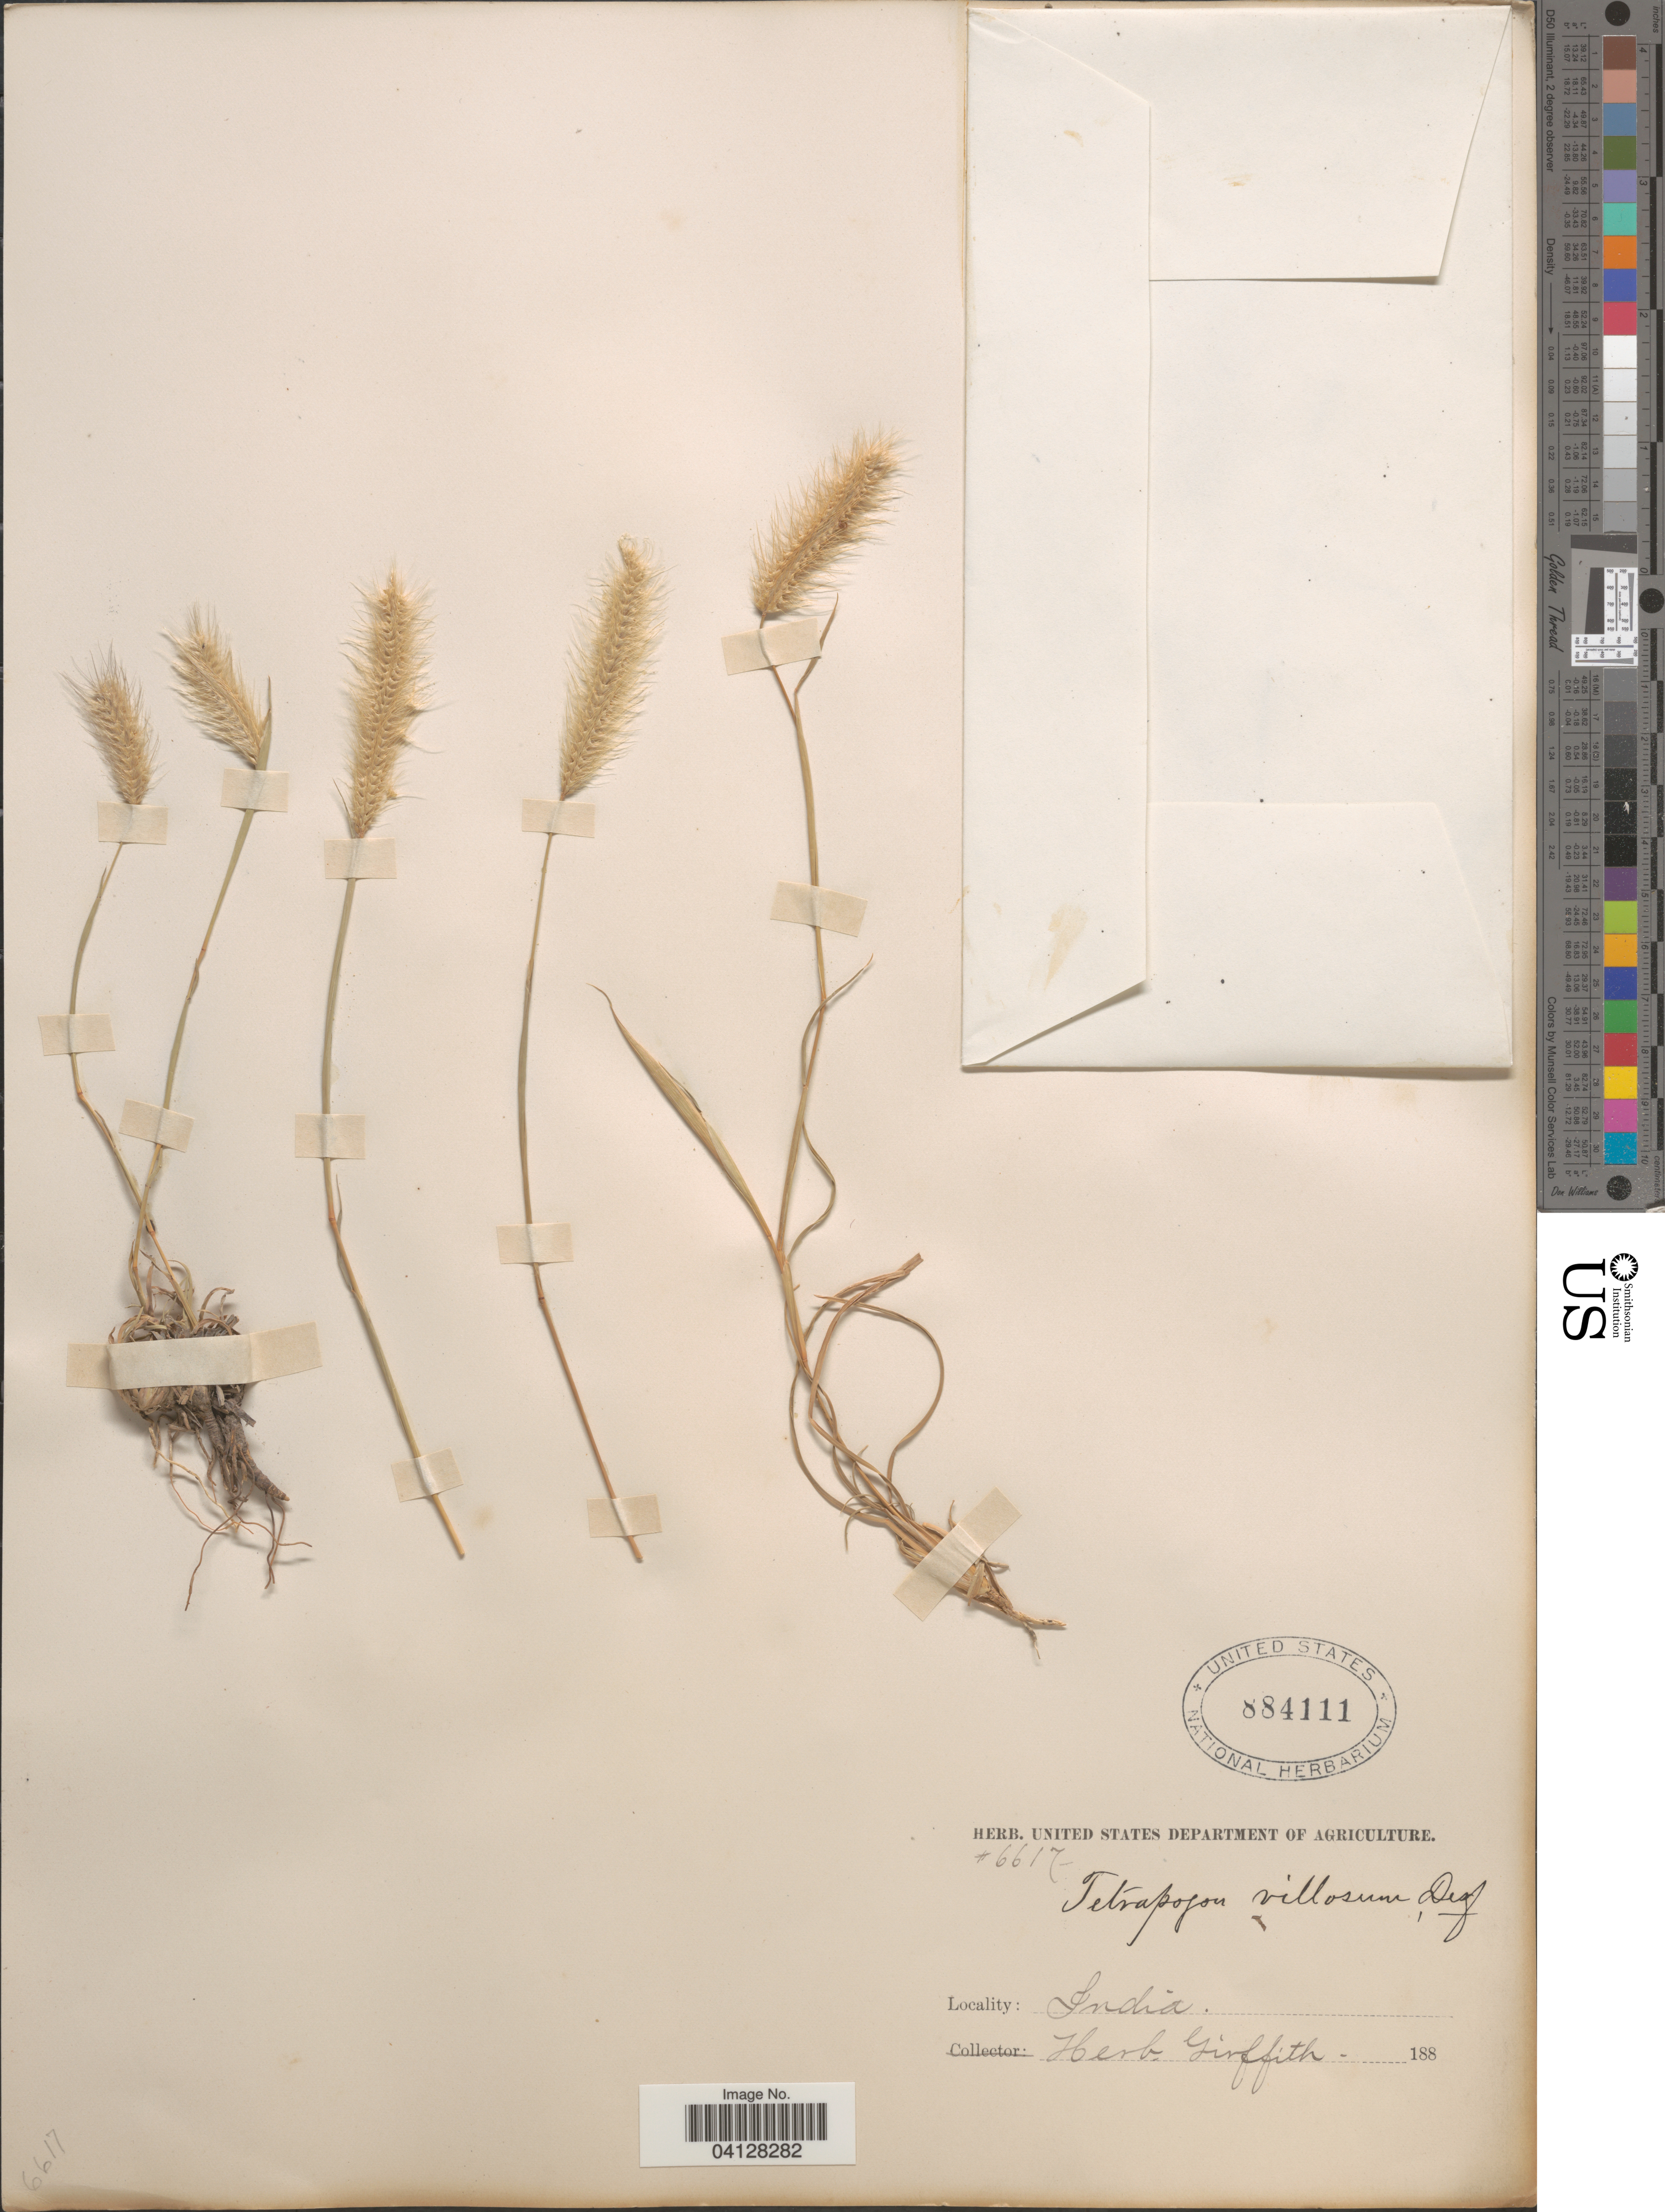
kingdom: Plantae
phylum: Tracheophyta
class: Liliopsida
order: Poales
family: Poaceae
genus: Tetrapogon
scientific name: Tetrapogon villosus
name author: Desf.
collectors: ex herb. Griffith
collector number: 6617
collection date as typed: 188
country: India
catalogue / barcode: US 884111